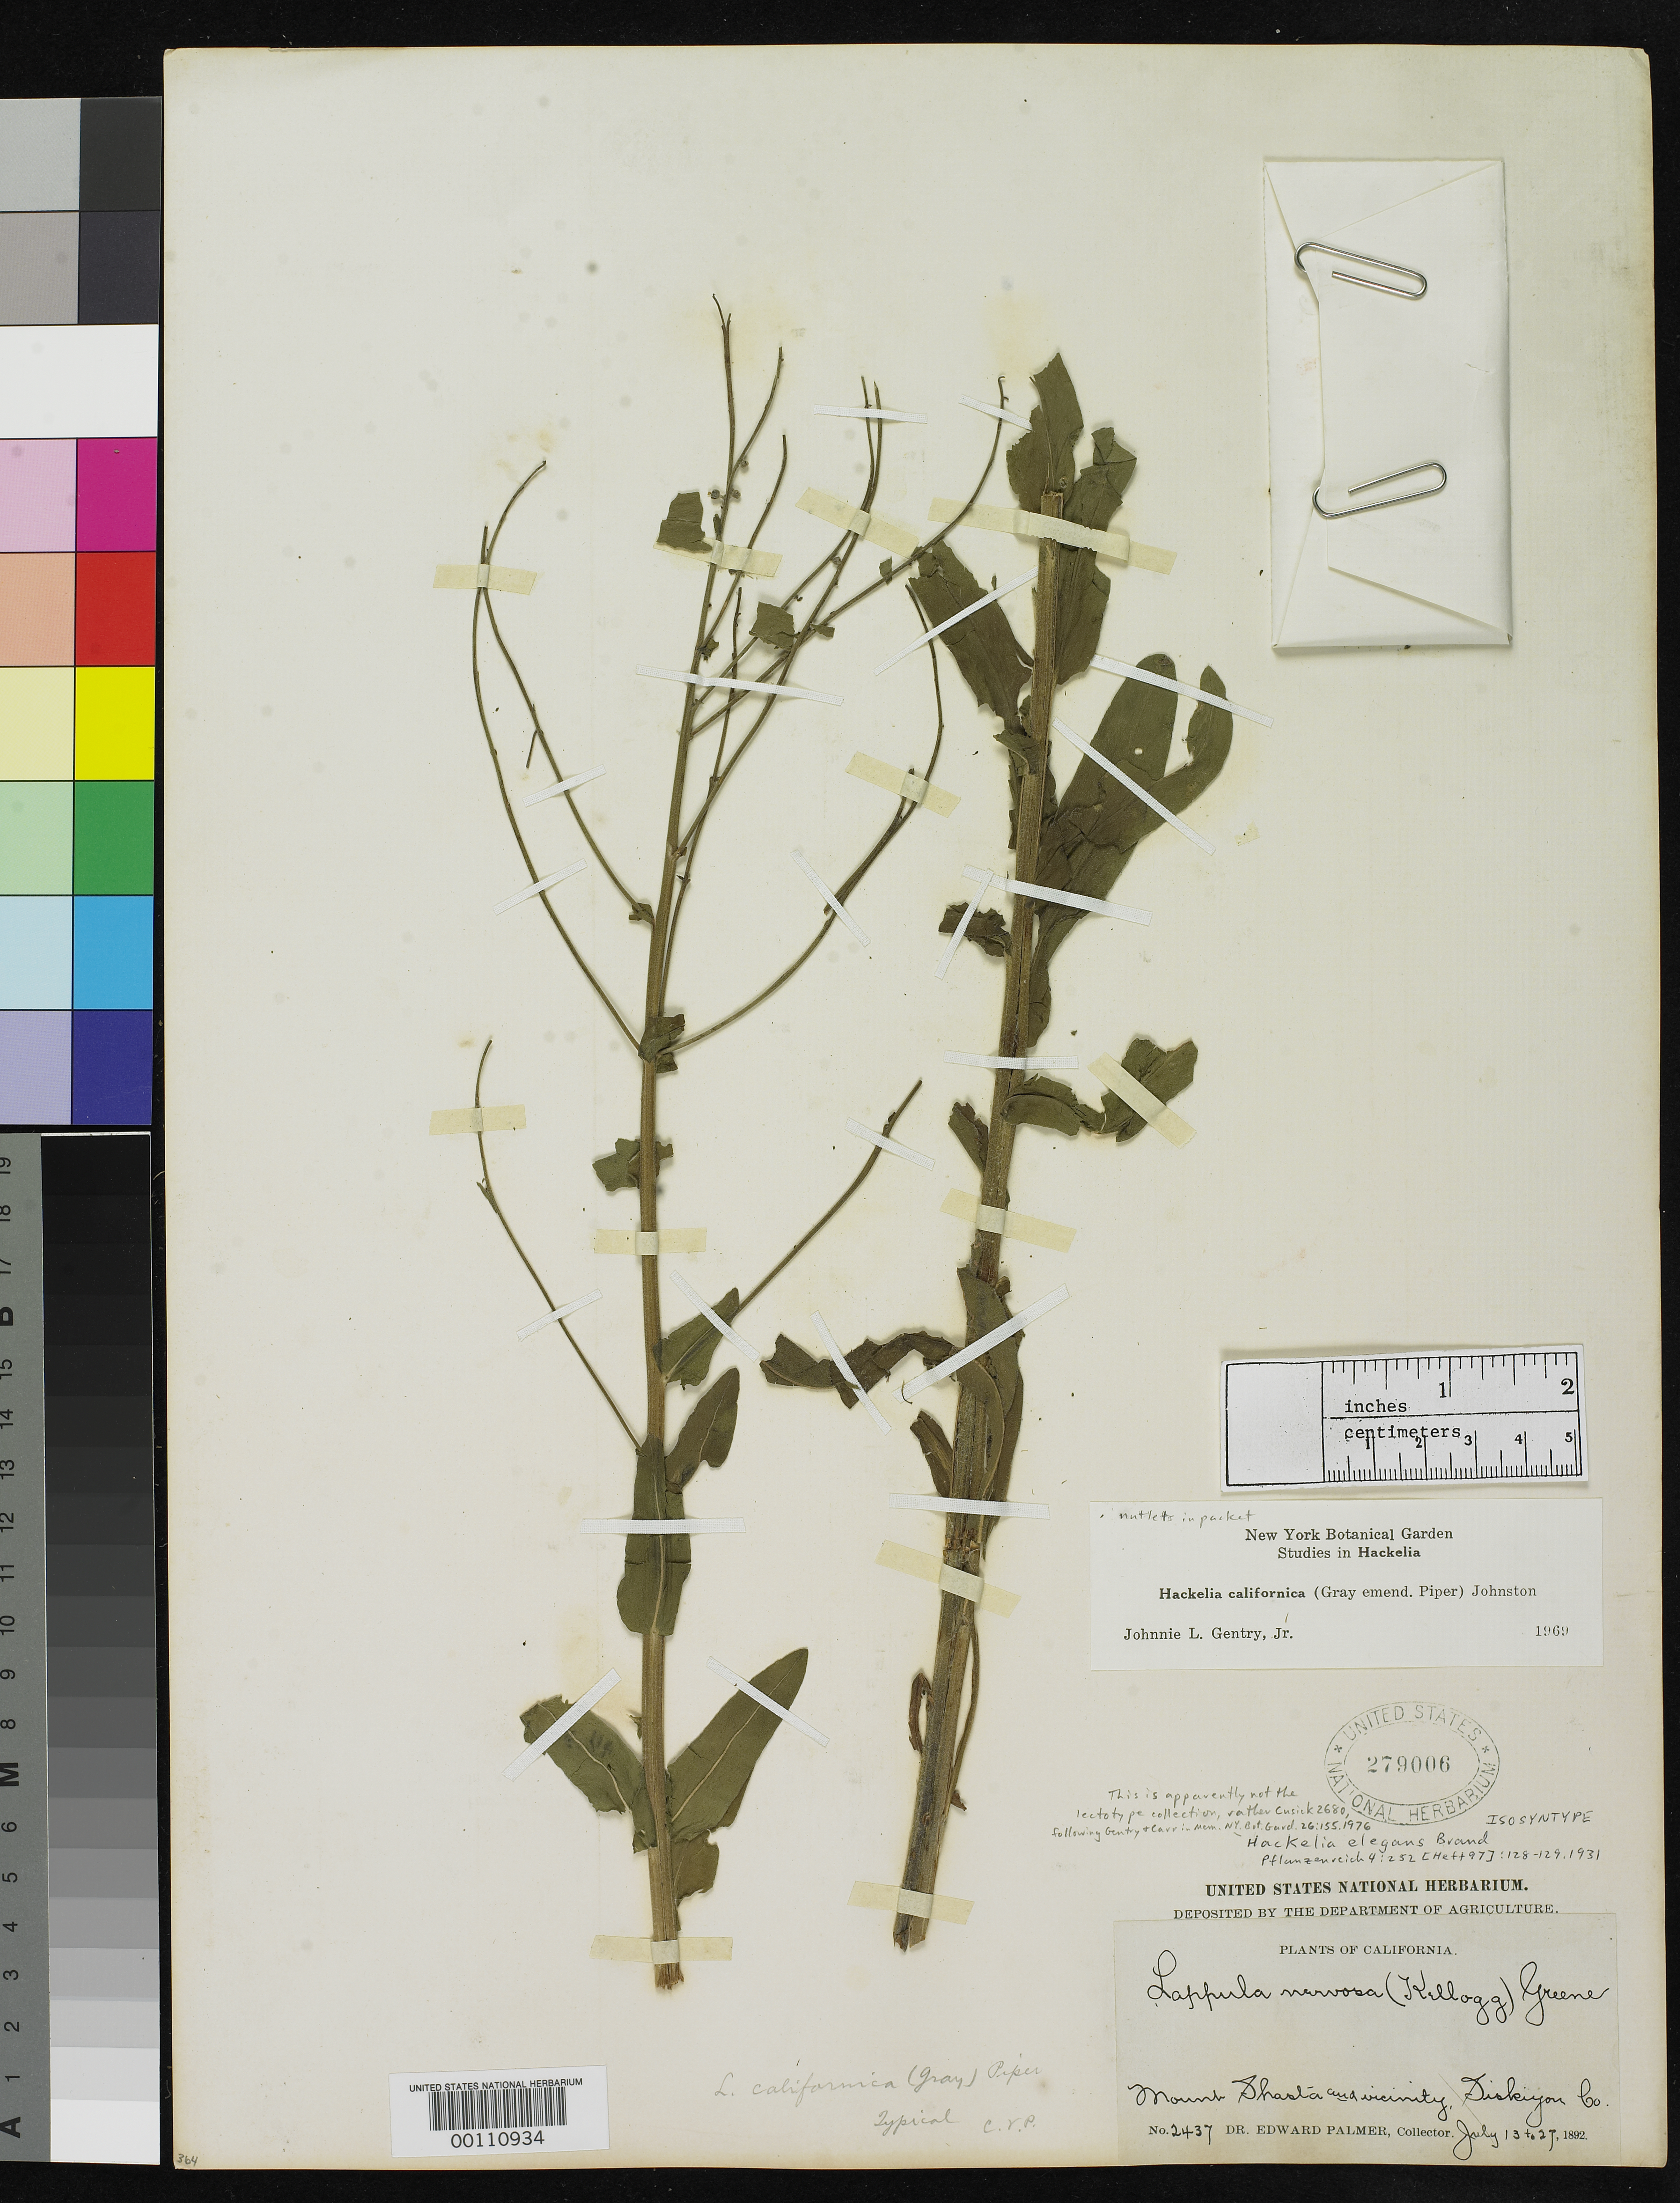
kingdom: Plantae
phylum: Tracheophyta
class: Magnoliopsida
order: Boraginales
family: Boraginaceae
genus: Hackelia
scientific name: Hackelia elegans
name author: Brand in Engl.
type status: Isosyntype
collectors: E. Palmer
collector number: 2437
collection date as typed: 13 Jul 1892 to 27 Jul 1892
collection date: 1892-07-13/1892-07-27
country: United States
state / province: California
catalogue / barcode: US 279006